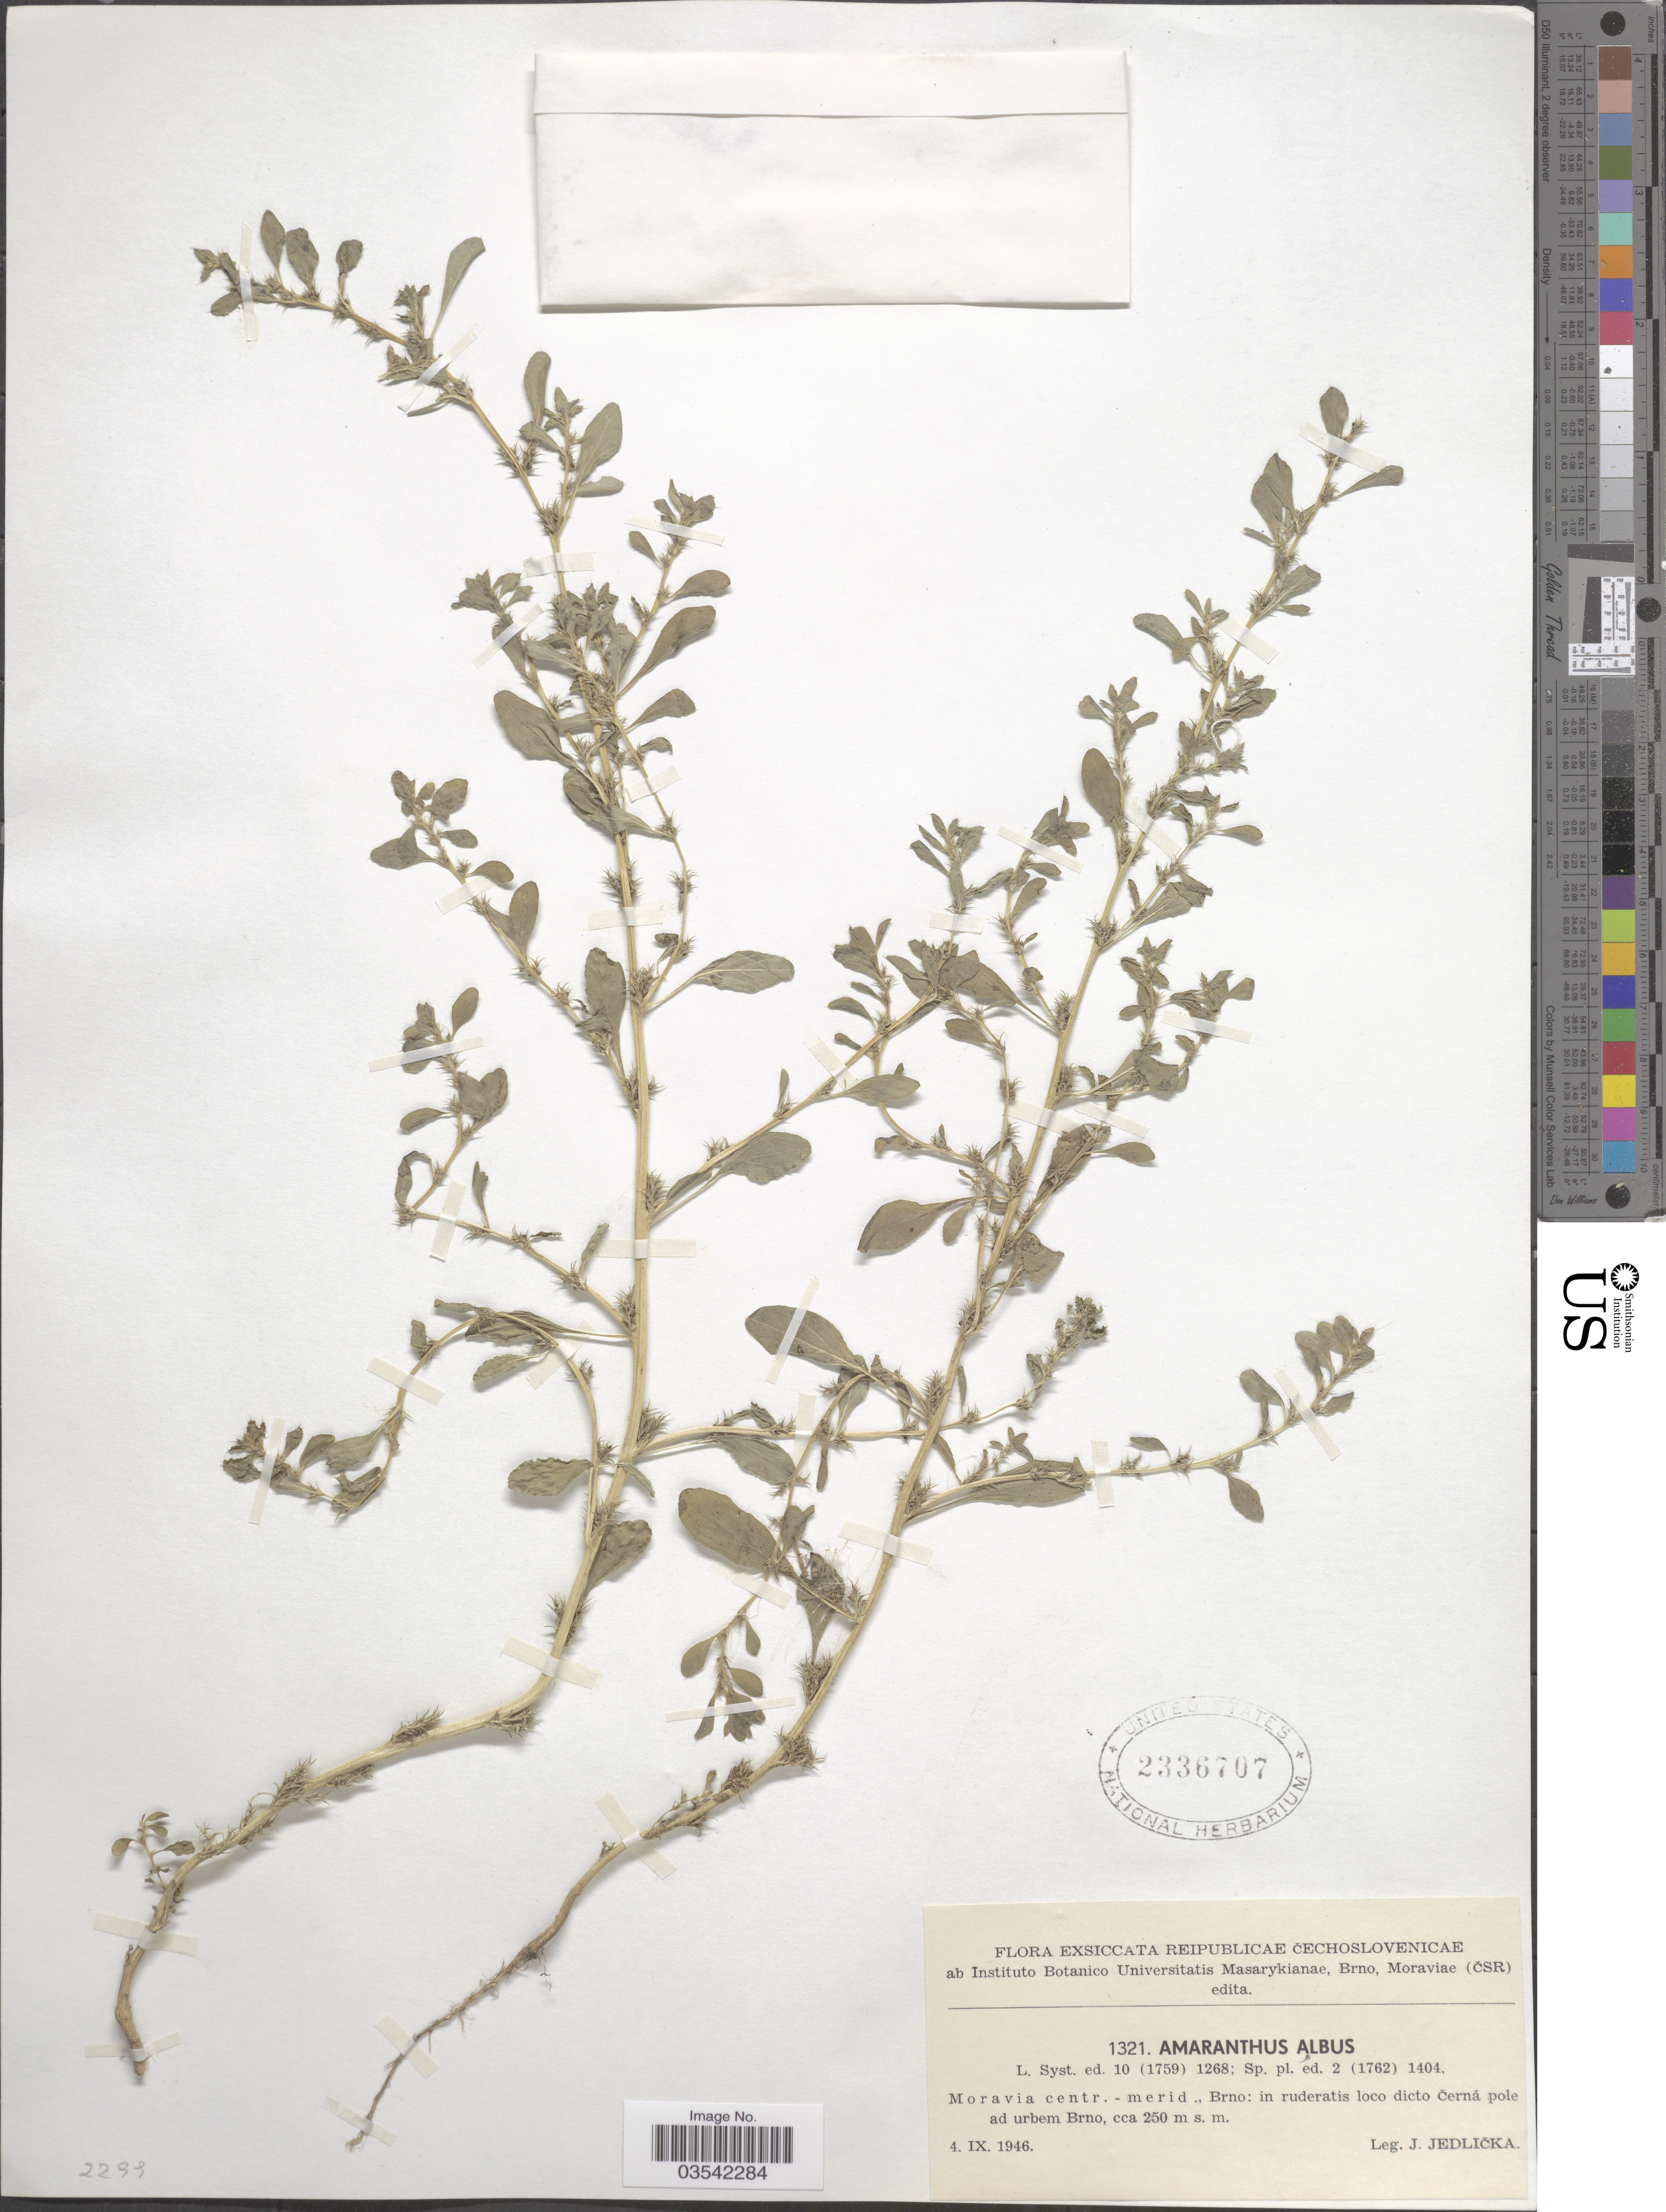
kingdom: Plantae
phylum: Tracheophyta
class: Magnoliopsida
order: Caryophyllales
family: Amaranthaceae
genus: Amaranthus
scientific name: Amaranthus albus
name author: L.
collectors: J. Jedlicka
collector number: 1321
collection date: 1946-09-04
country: Czechia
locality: Moravia centr.-merid., Brno: in ruderatis loco dicto Černá pole ad urbem Brno.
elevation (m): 250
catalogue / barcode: US 2336707